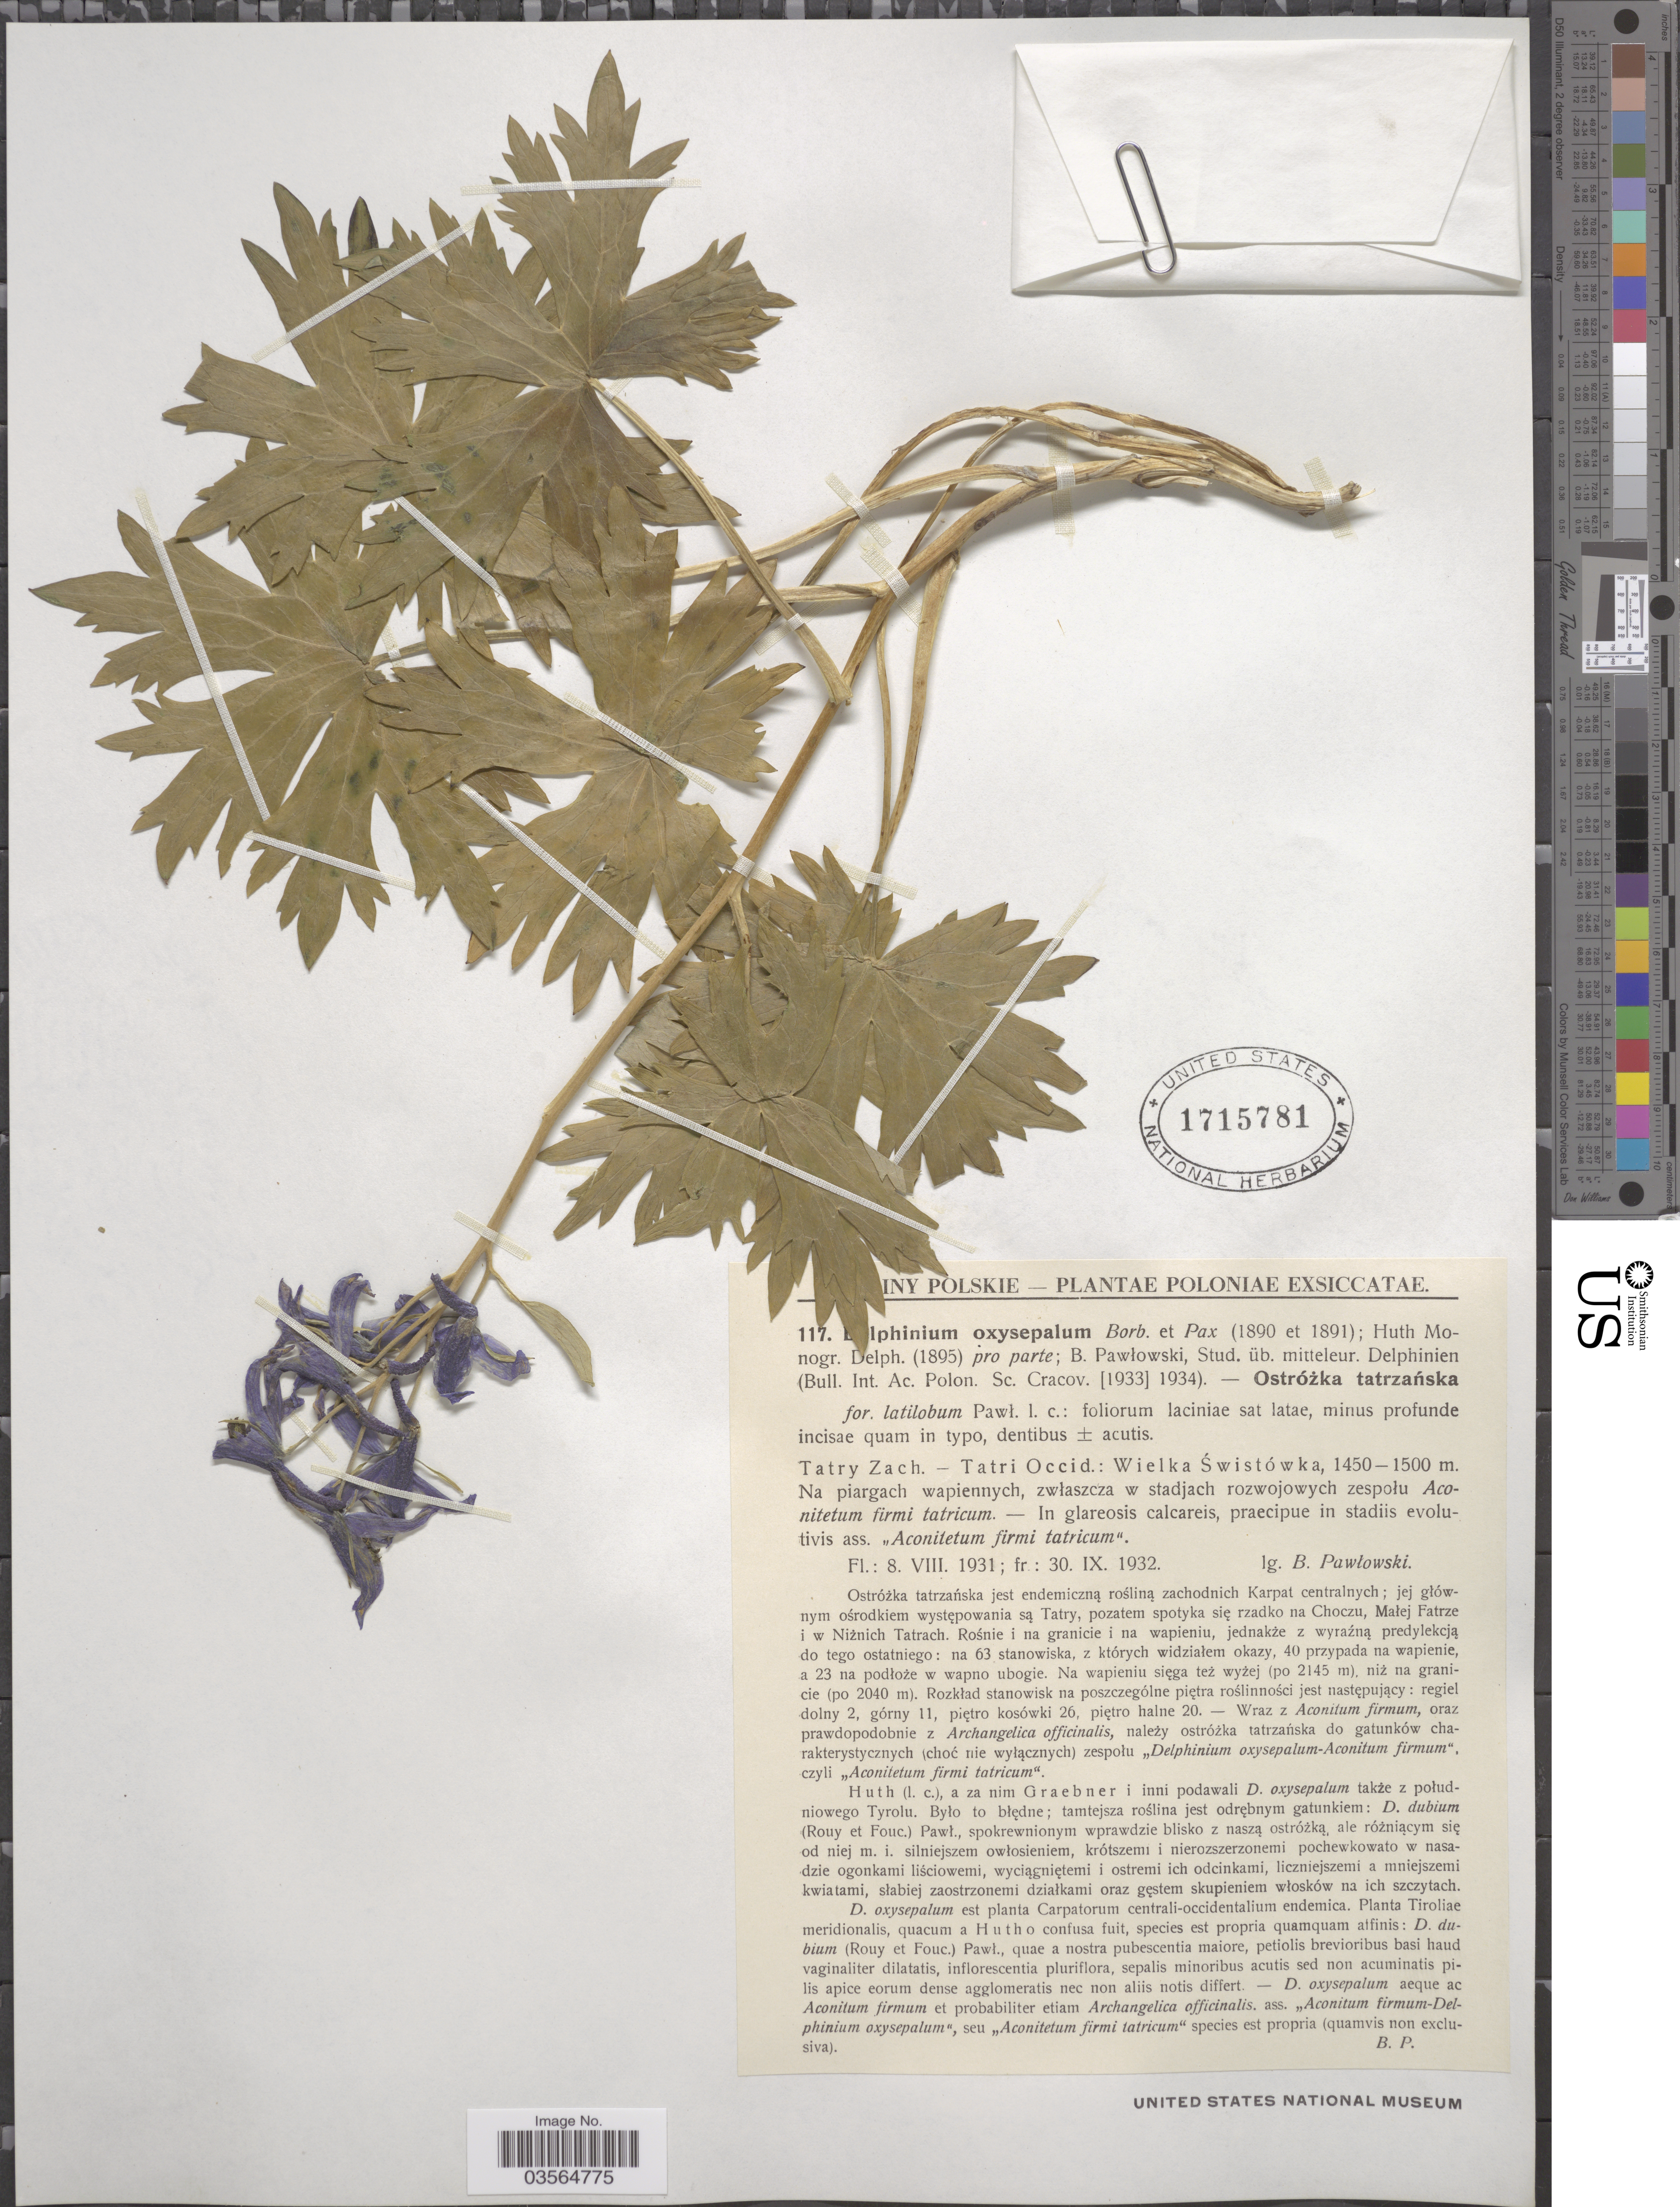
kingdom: Plantae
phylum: Tracheophyta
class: Magnoliopsida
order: Ranunculales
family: Ranunculaceae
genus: Delphinium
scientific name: Delphinium oxysepalum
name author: Pax ex Borbás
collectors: B. Pawlowski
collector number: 117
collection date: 1931-08-08/1932-09-30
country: Poland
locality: [illegible text]iny Polskie.[unsure placement] Poloniae. Tatry Zach. - Tatri Occid.: Wielka Świstówka. Na piargach wapiennych, zwlaszcza w stadjach rozwojowych zespolu Aconitetum firmi tatricum.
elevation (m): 1450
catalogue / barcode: US 1715781